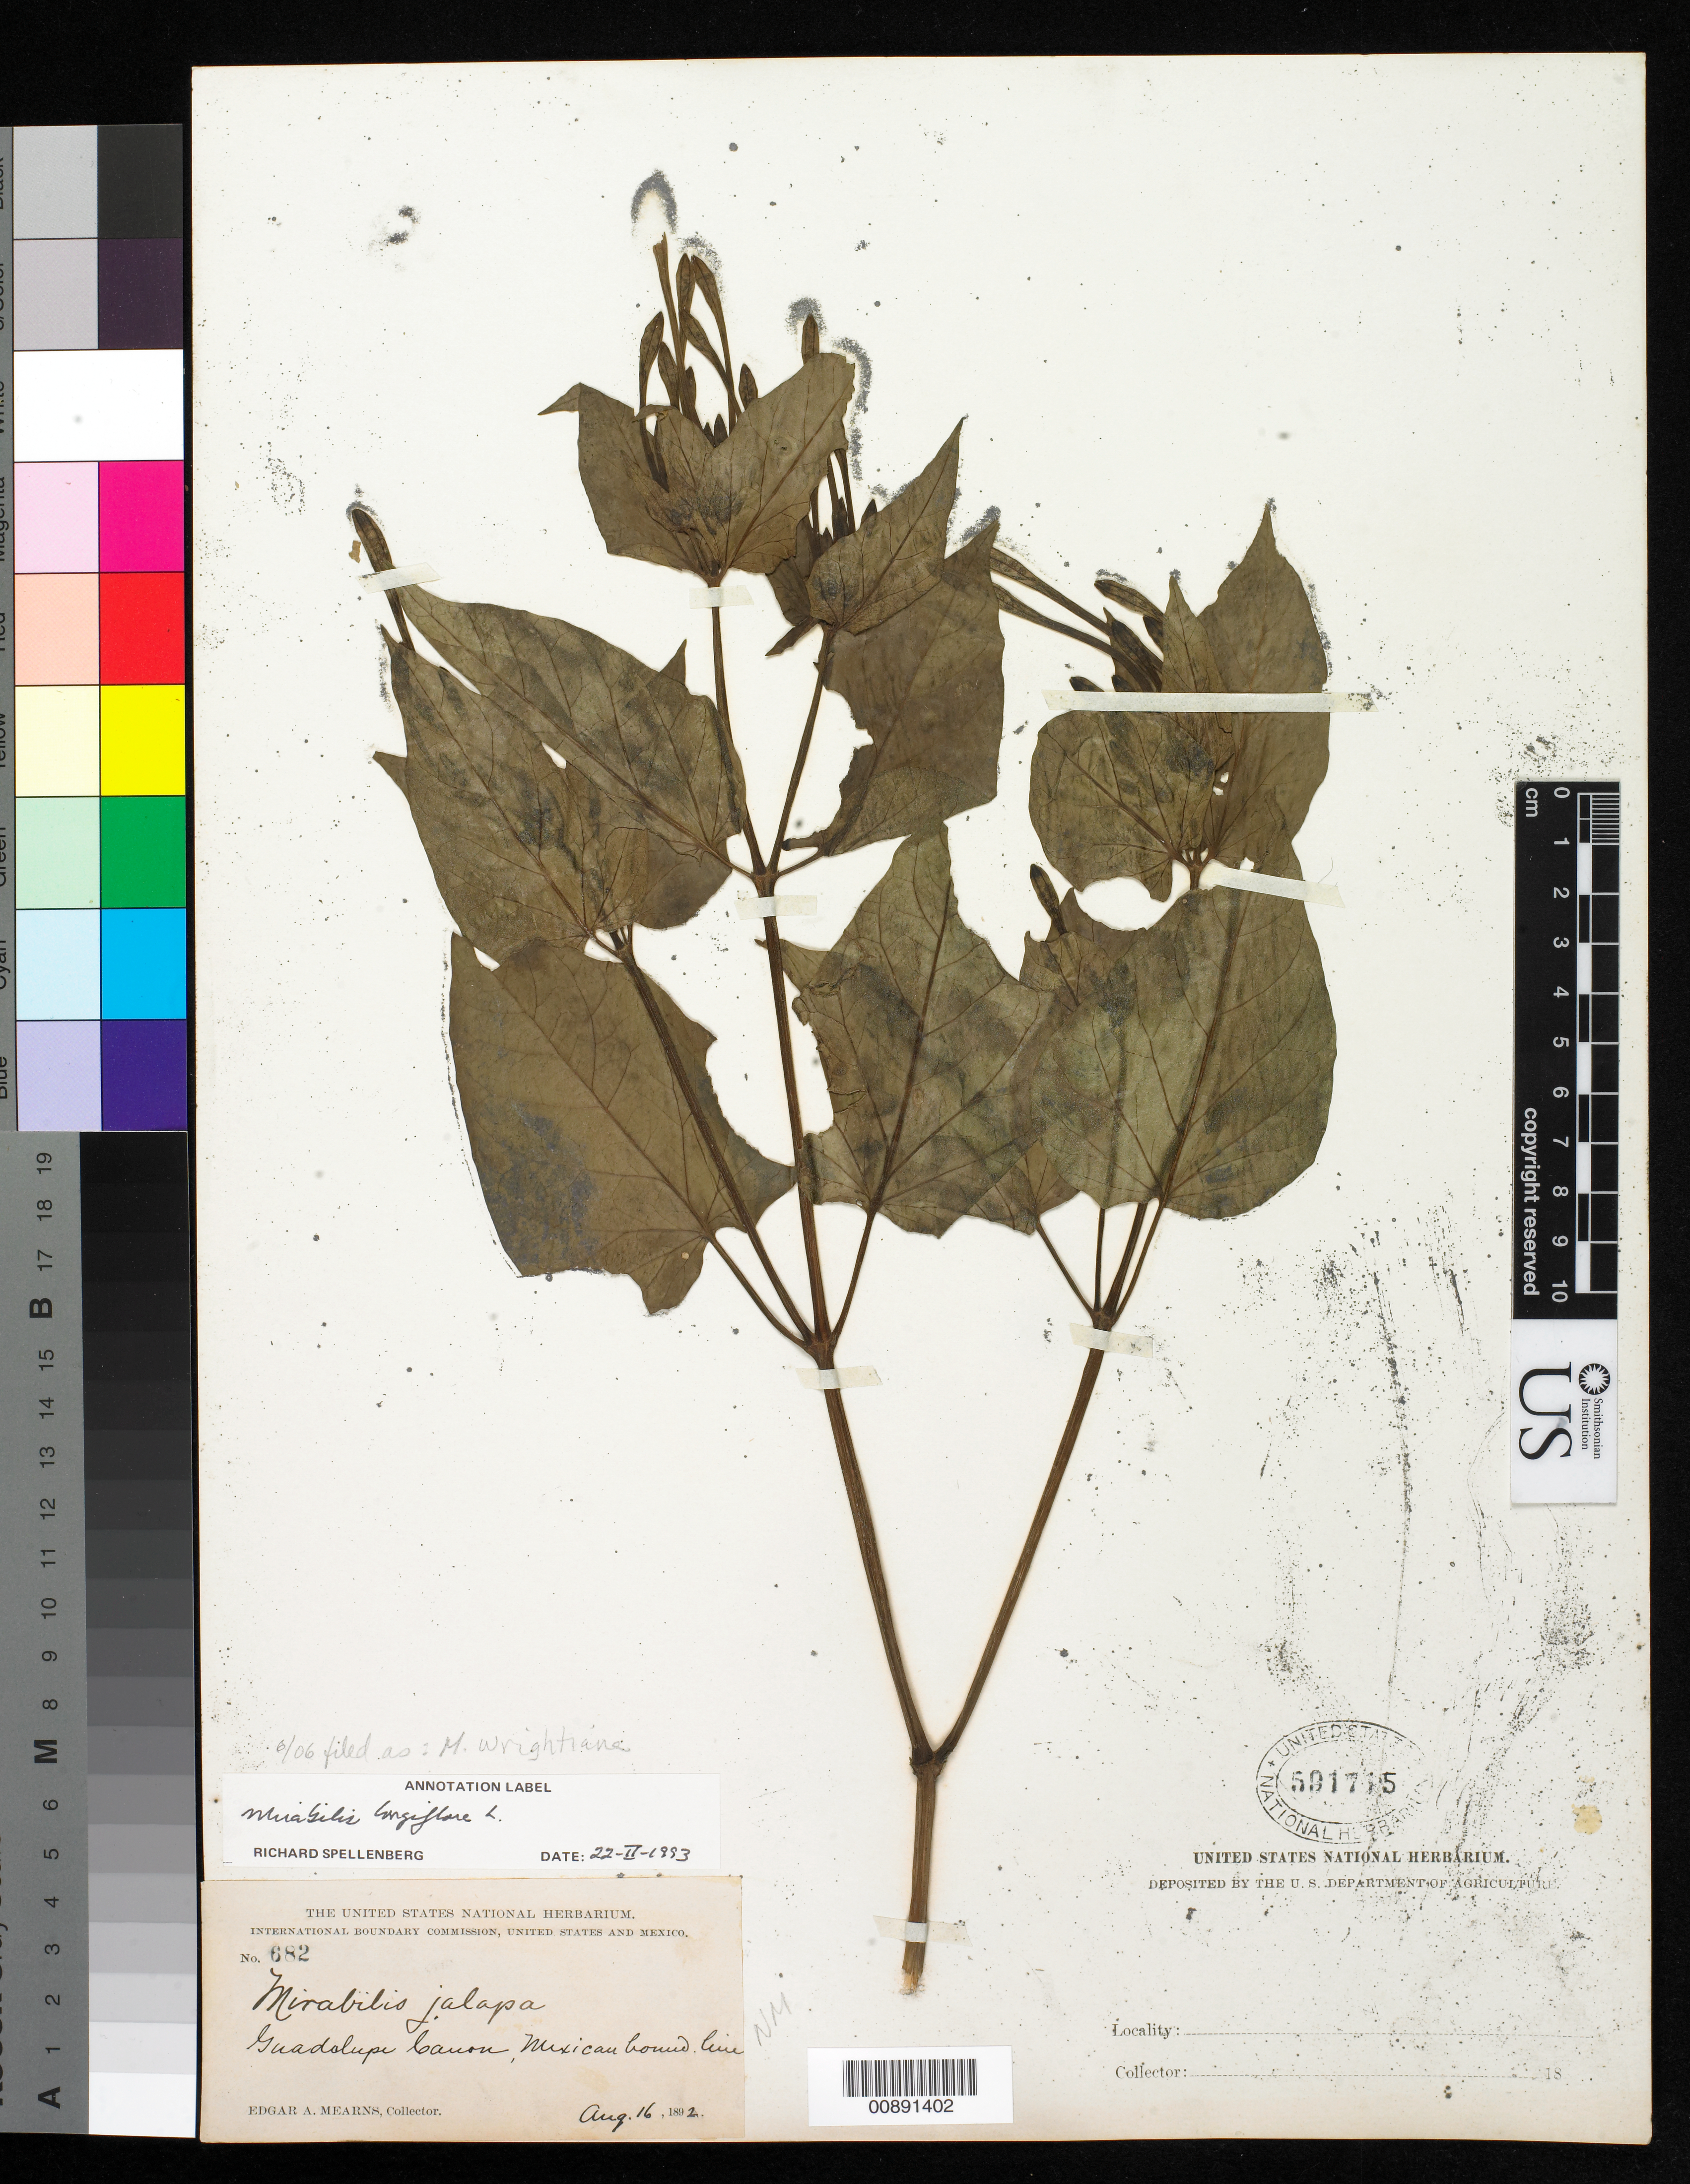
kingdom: Plantae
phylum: Tracheophyta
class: Magnoliopsida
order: Caryophyllales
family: Nyctaginaceae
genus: Mirabilis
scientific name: Mirabilis wrightiana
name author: A. Gray & Britton ex Kearney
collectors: E. A. Mearns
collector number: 682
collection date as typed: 16 Aug 1892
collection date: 1892-08-16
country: United States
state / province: New Mexico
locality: Guadalupe Cañon, Mexican Boundary Line.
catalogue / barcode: US 591715